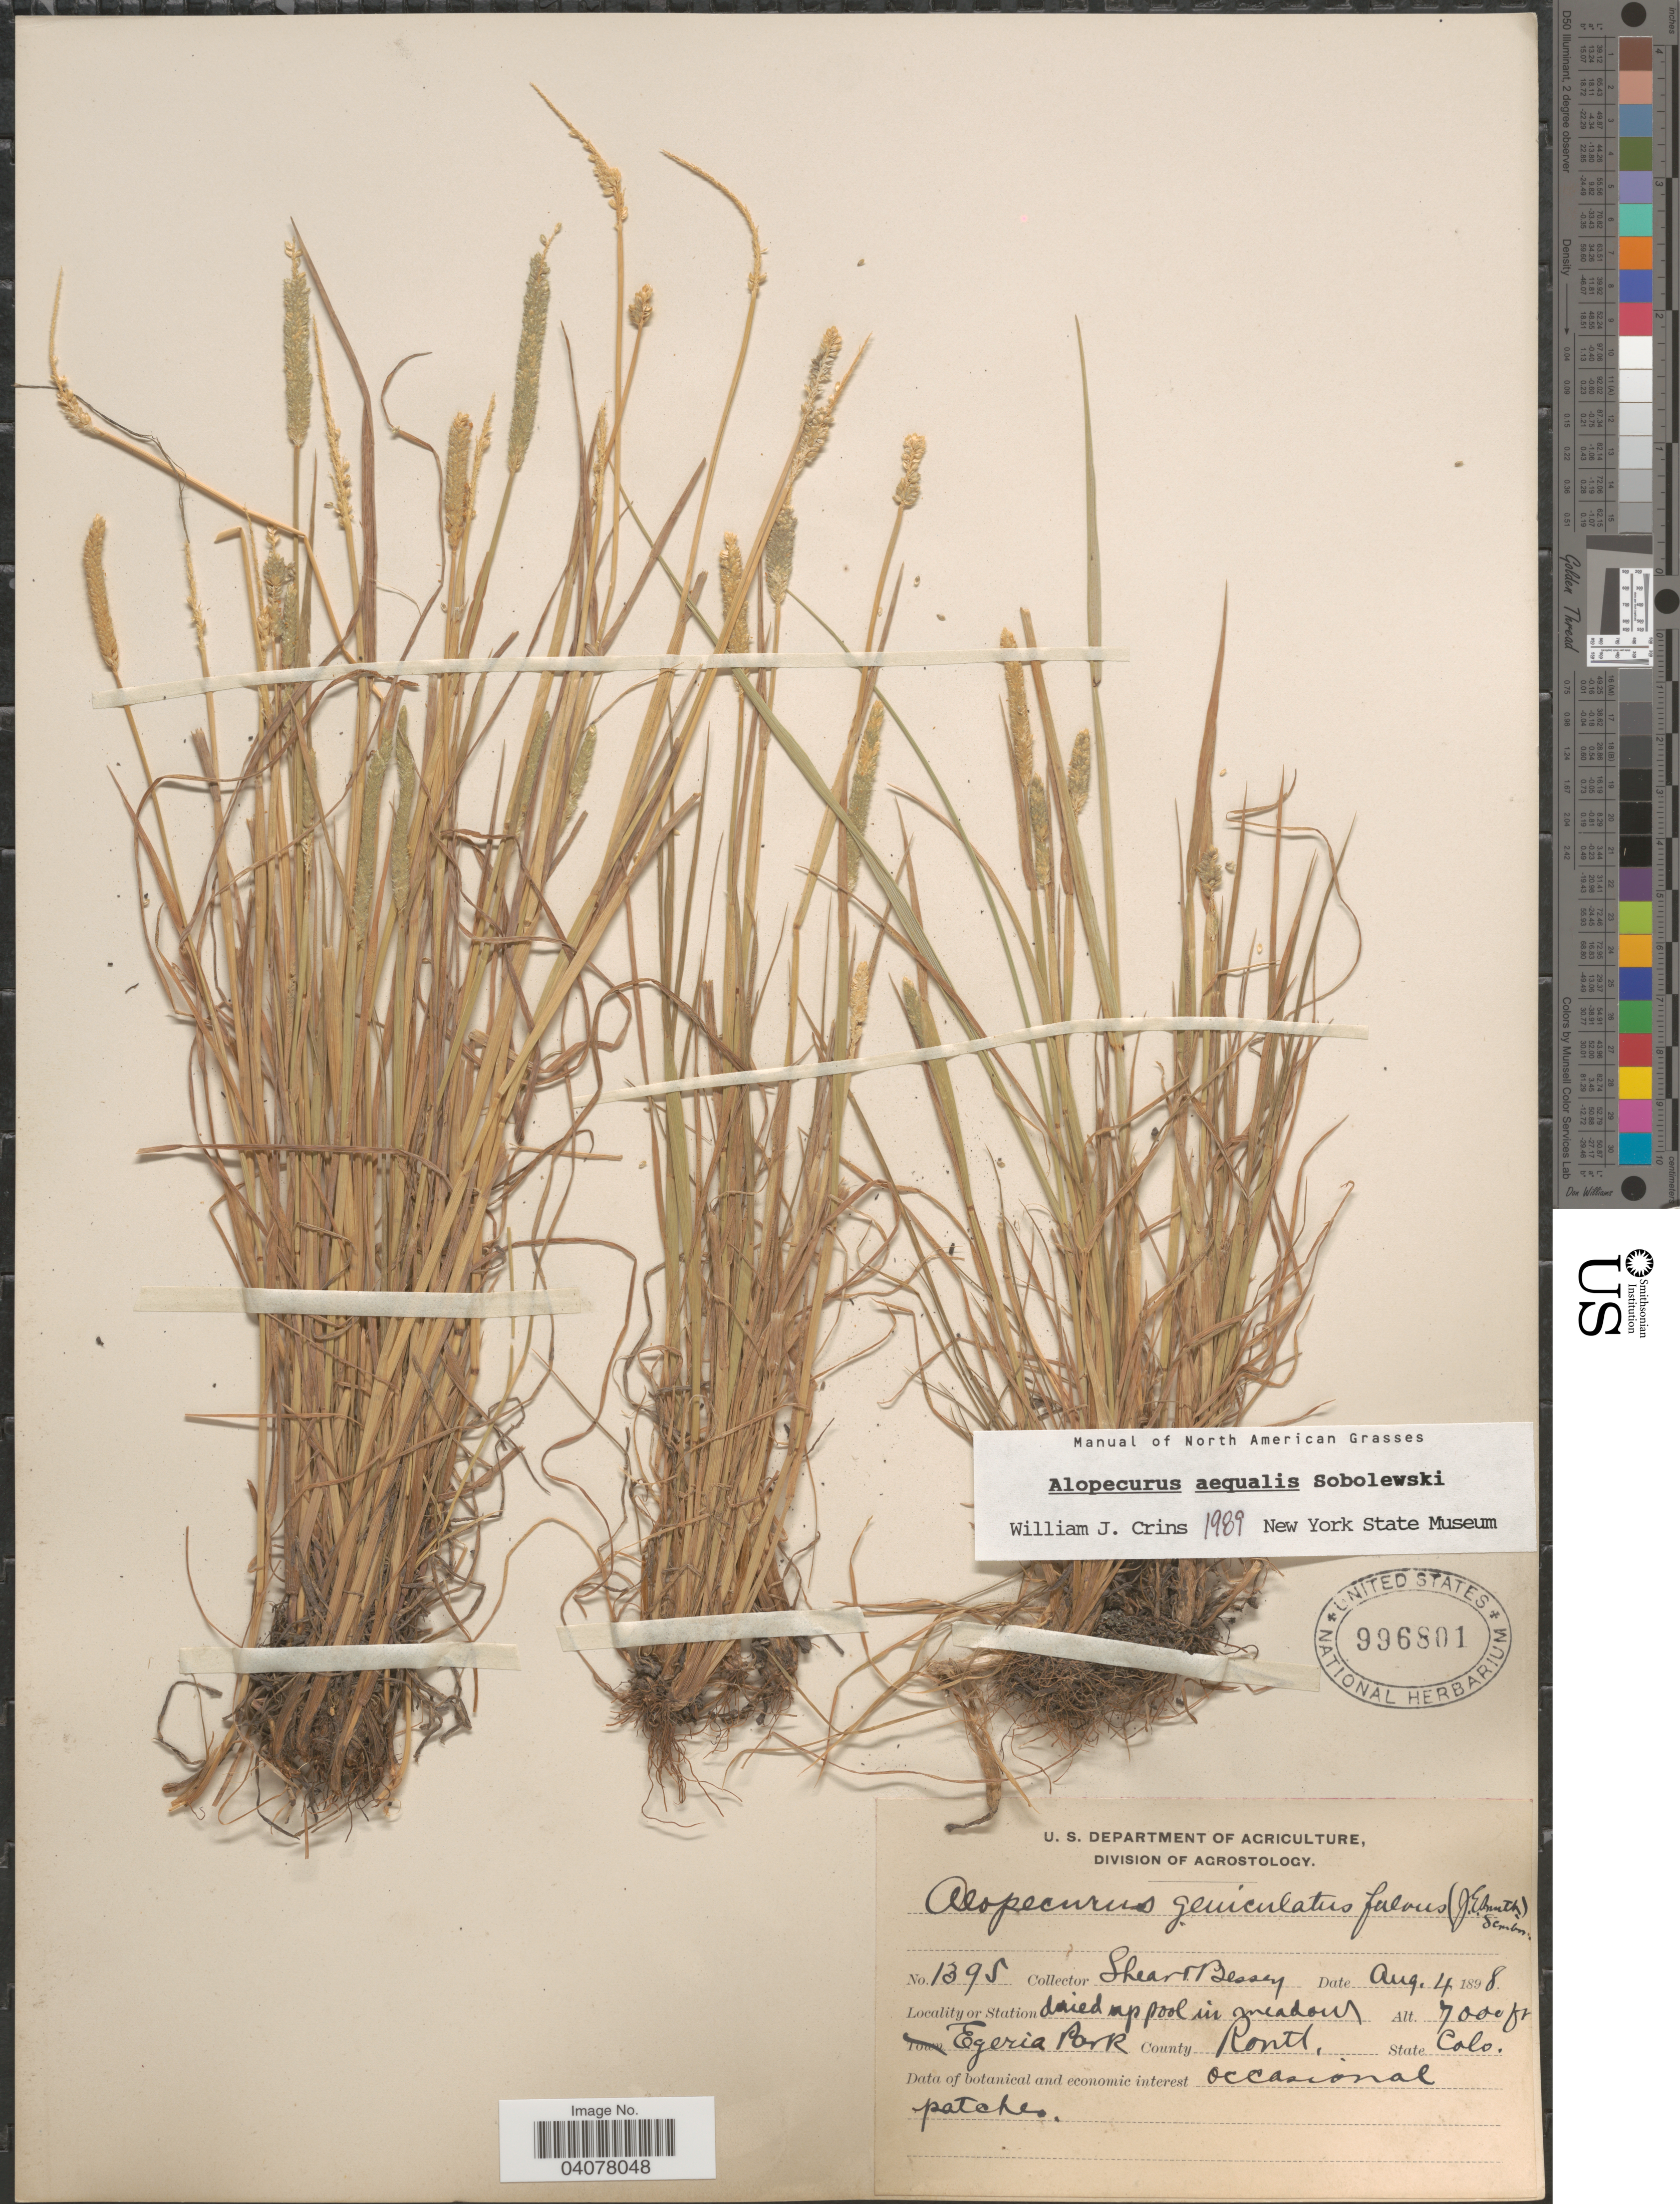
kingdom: Plantae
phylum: Tracheophyta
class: Liliopsida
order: Poales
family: Poaceae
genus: Alopecurus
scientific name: Alopecurus aequalis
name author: Sobol.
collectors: -- Shear & -. Bessey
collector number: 1395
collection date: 1898-08-04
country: United States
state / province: Colorado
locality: Egeria Park. County Routt.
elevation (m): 2134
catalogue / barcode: US 996801